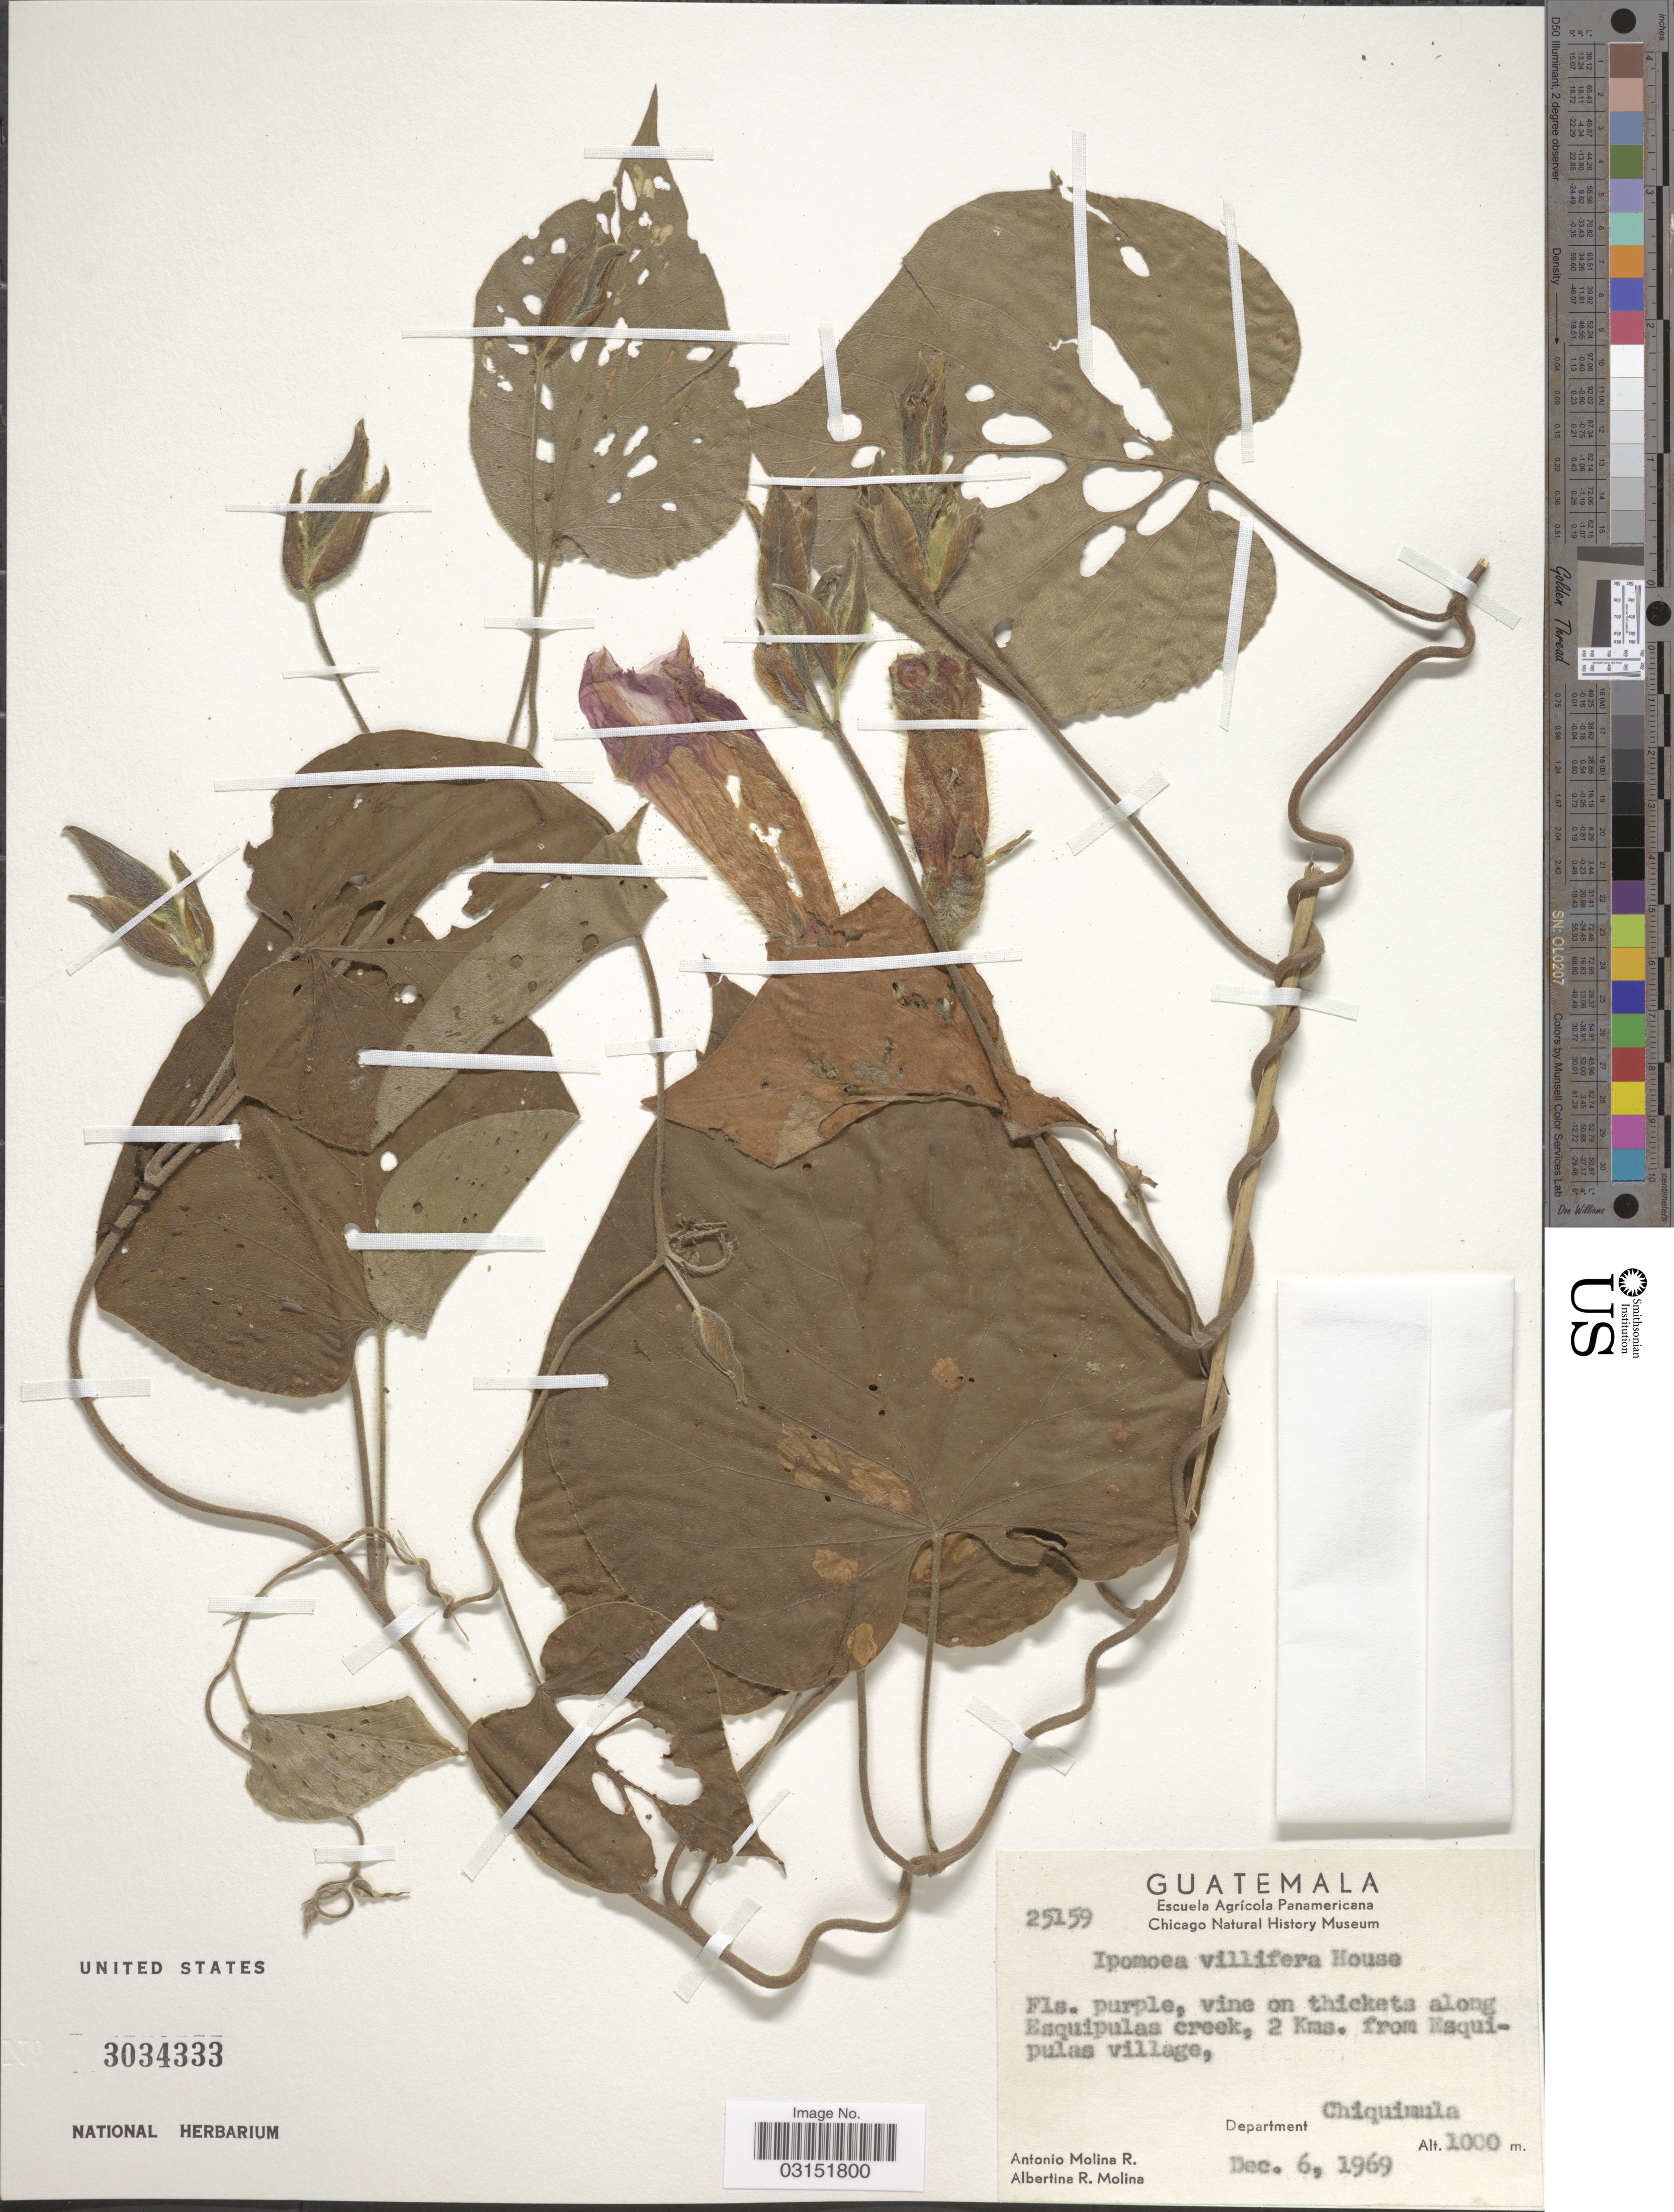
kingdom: Plantae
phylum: Tracheophyta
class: Magnoliopsida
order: Solanales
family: Convolvulaceae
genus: Ipomoea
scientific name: Ipomoea villifera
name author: House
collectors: A. Molina R. & A. R. Molina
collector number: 25159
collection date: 1969-12-06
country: Guatemala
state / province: Chiquimula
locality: Vine on thickets along Esquipulas creek, 2 Kms. from Esquipulas village, Department Chiquimula.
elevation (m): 1000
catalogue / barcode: US 3034333